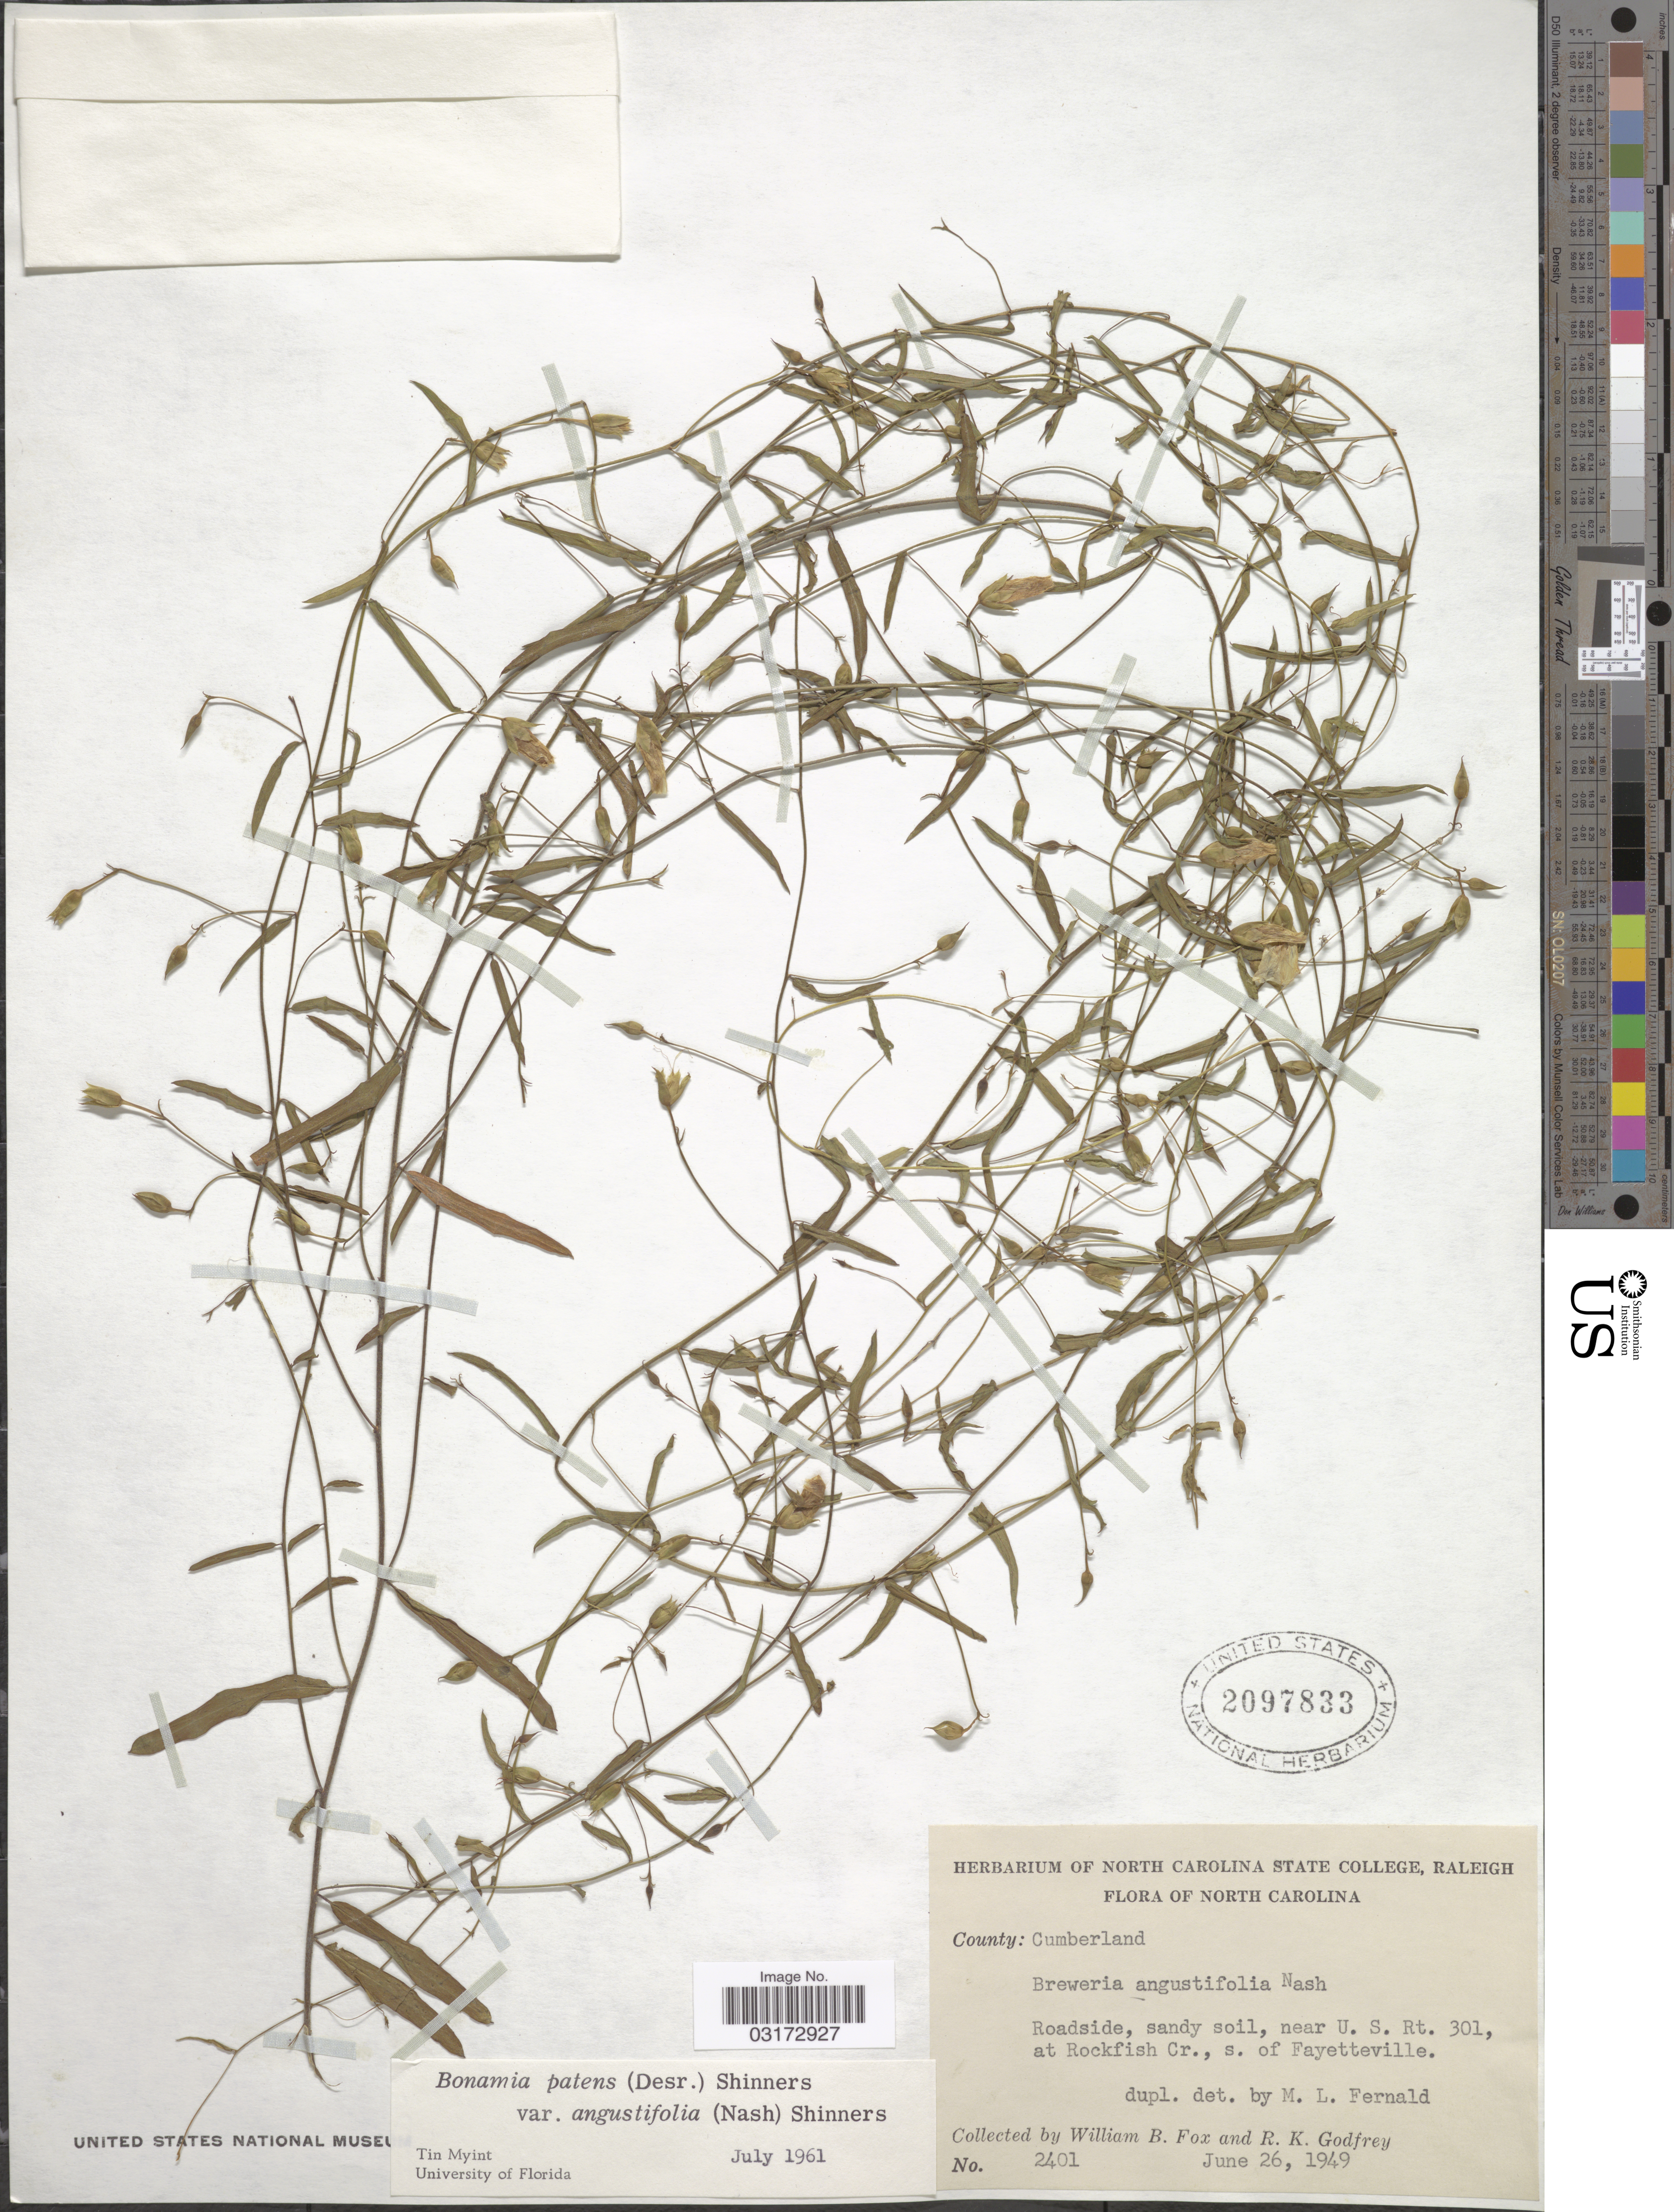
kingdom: Plantae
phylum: Tracheophyta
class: Magnoliopsida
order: Solanales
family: Convolvulaceae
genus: Stylisma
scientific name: Stylisma angustifolia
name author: (Nash) House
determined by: Strong, Mark T., (BOT), Smithsonian Institution - National Museum of Natural History (UNITED STATES)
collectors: W. B. Fox & R. K. Godfrey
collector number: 2401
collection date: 1949-06-26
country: United States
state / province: North Carolina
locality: Near U.S. Rt. 301, at Rockfish Cr., s. of Fayetteville.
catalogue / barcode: US 2097833